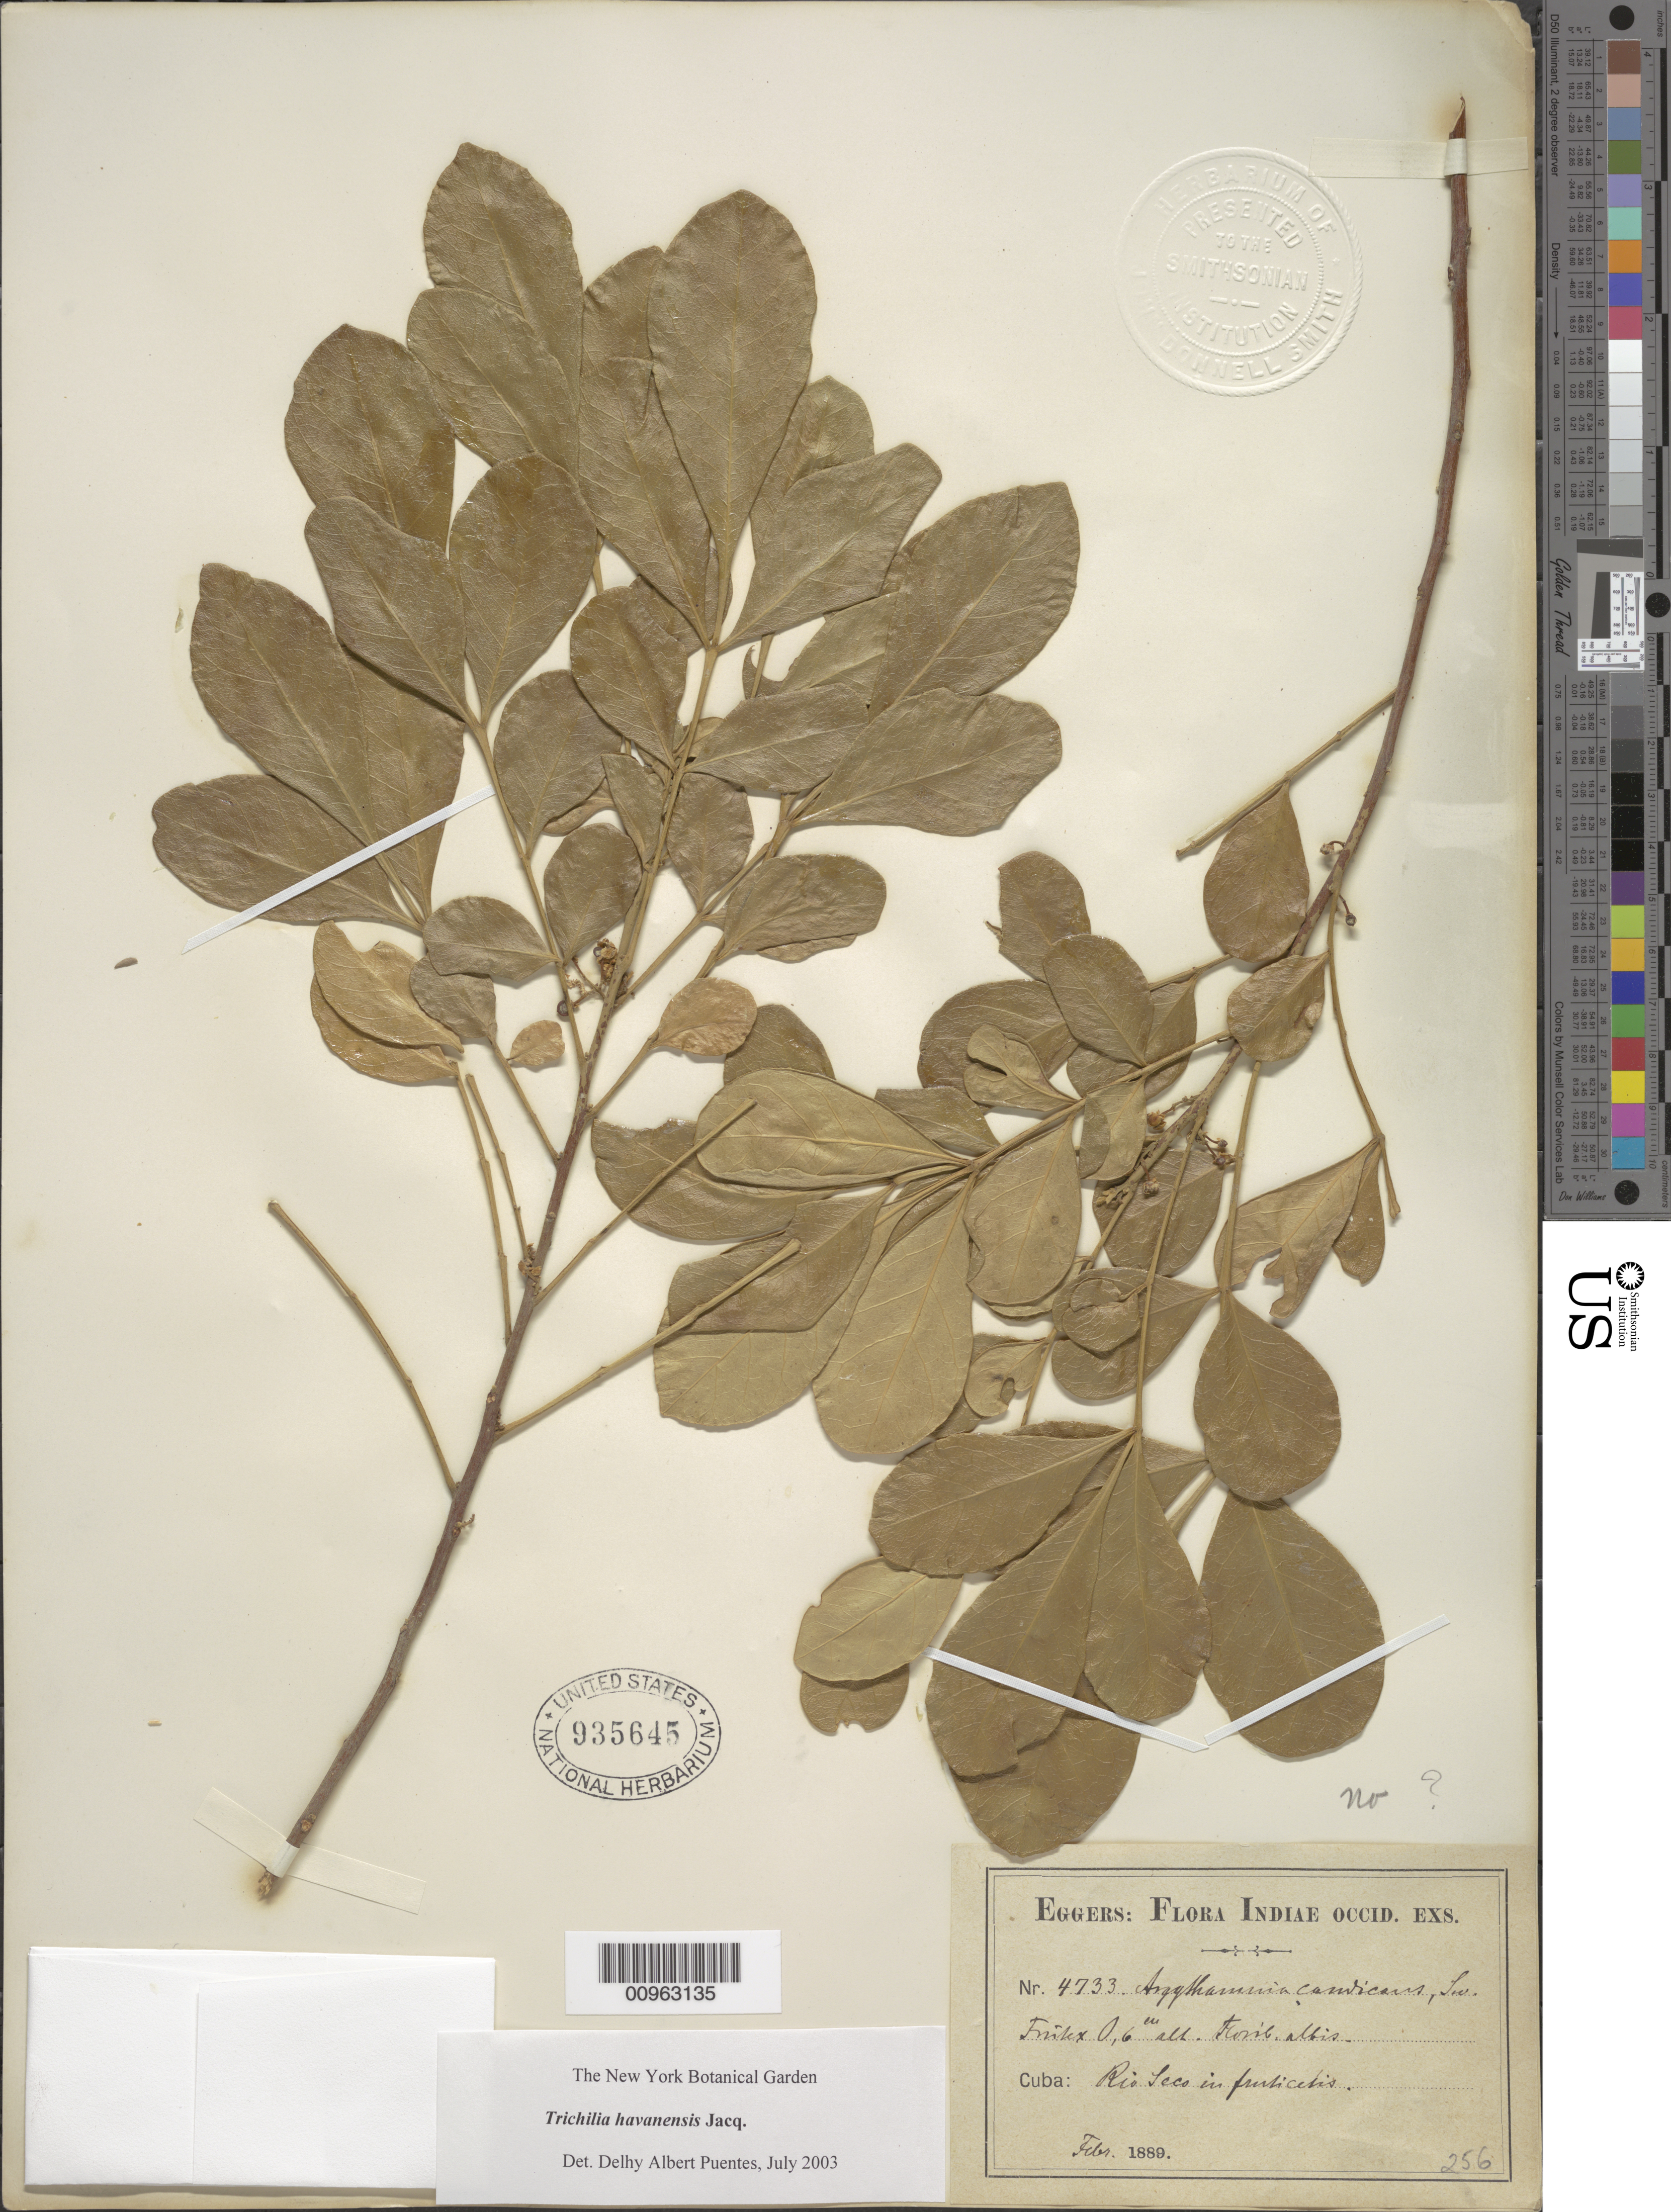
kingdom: Plantae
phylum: Tracheophyta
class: Magnoliopsida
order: Sapindales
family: Meliaceae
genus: Trichilia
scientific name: Trichilia havanensis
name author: Jacq.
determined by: Puentes, D. A.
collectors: H. F. A. von Eggers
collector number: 4733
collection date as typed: Feb 1889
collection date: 1889-02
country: Cuba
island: Cuba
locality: Rio Seco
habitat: In fruticetis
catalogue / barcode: US 935645